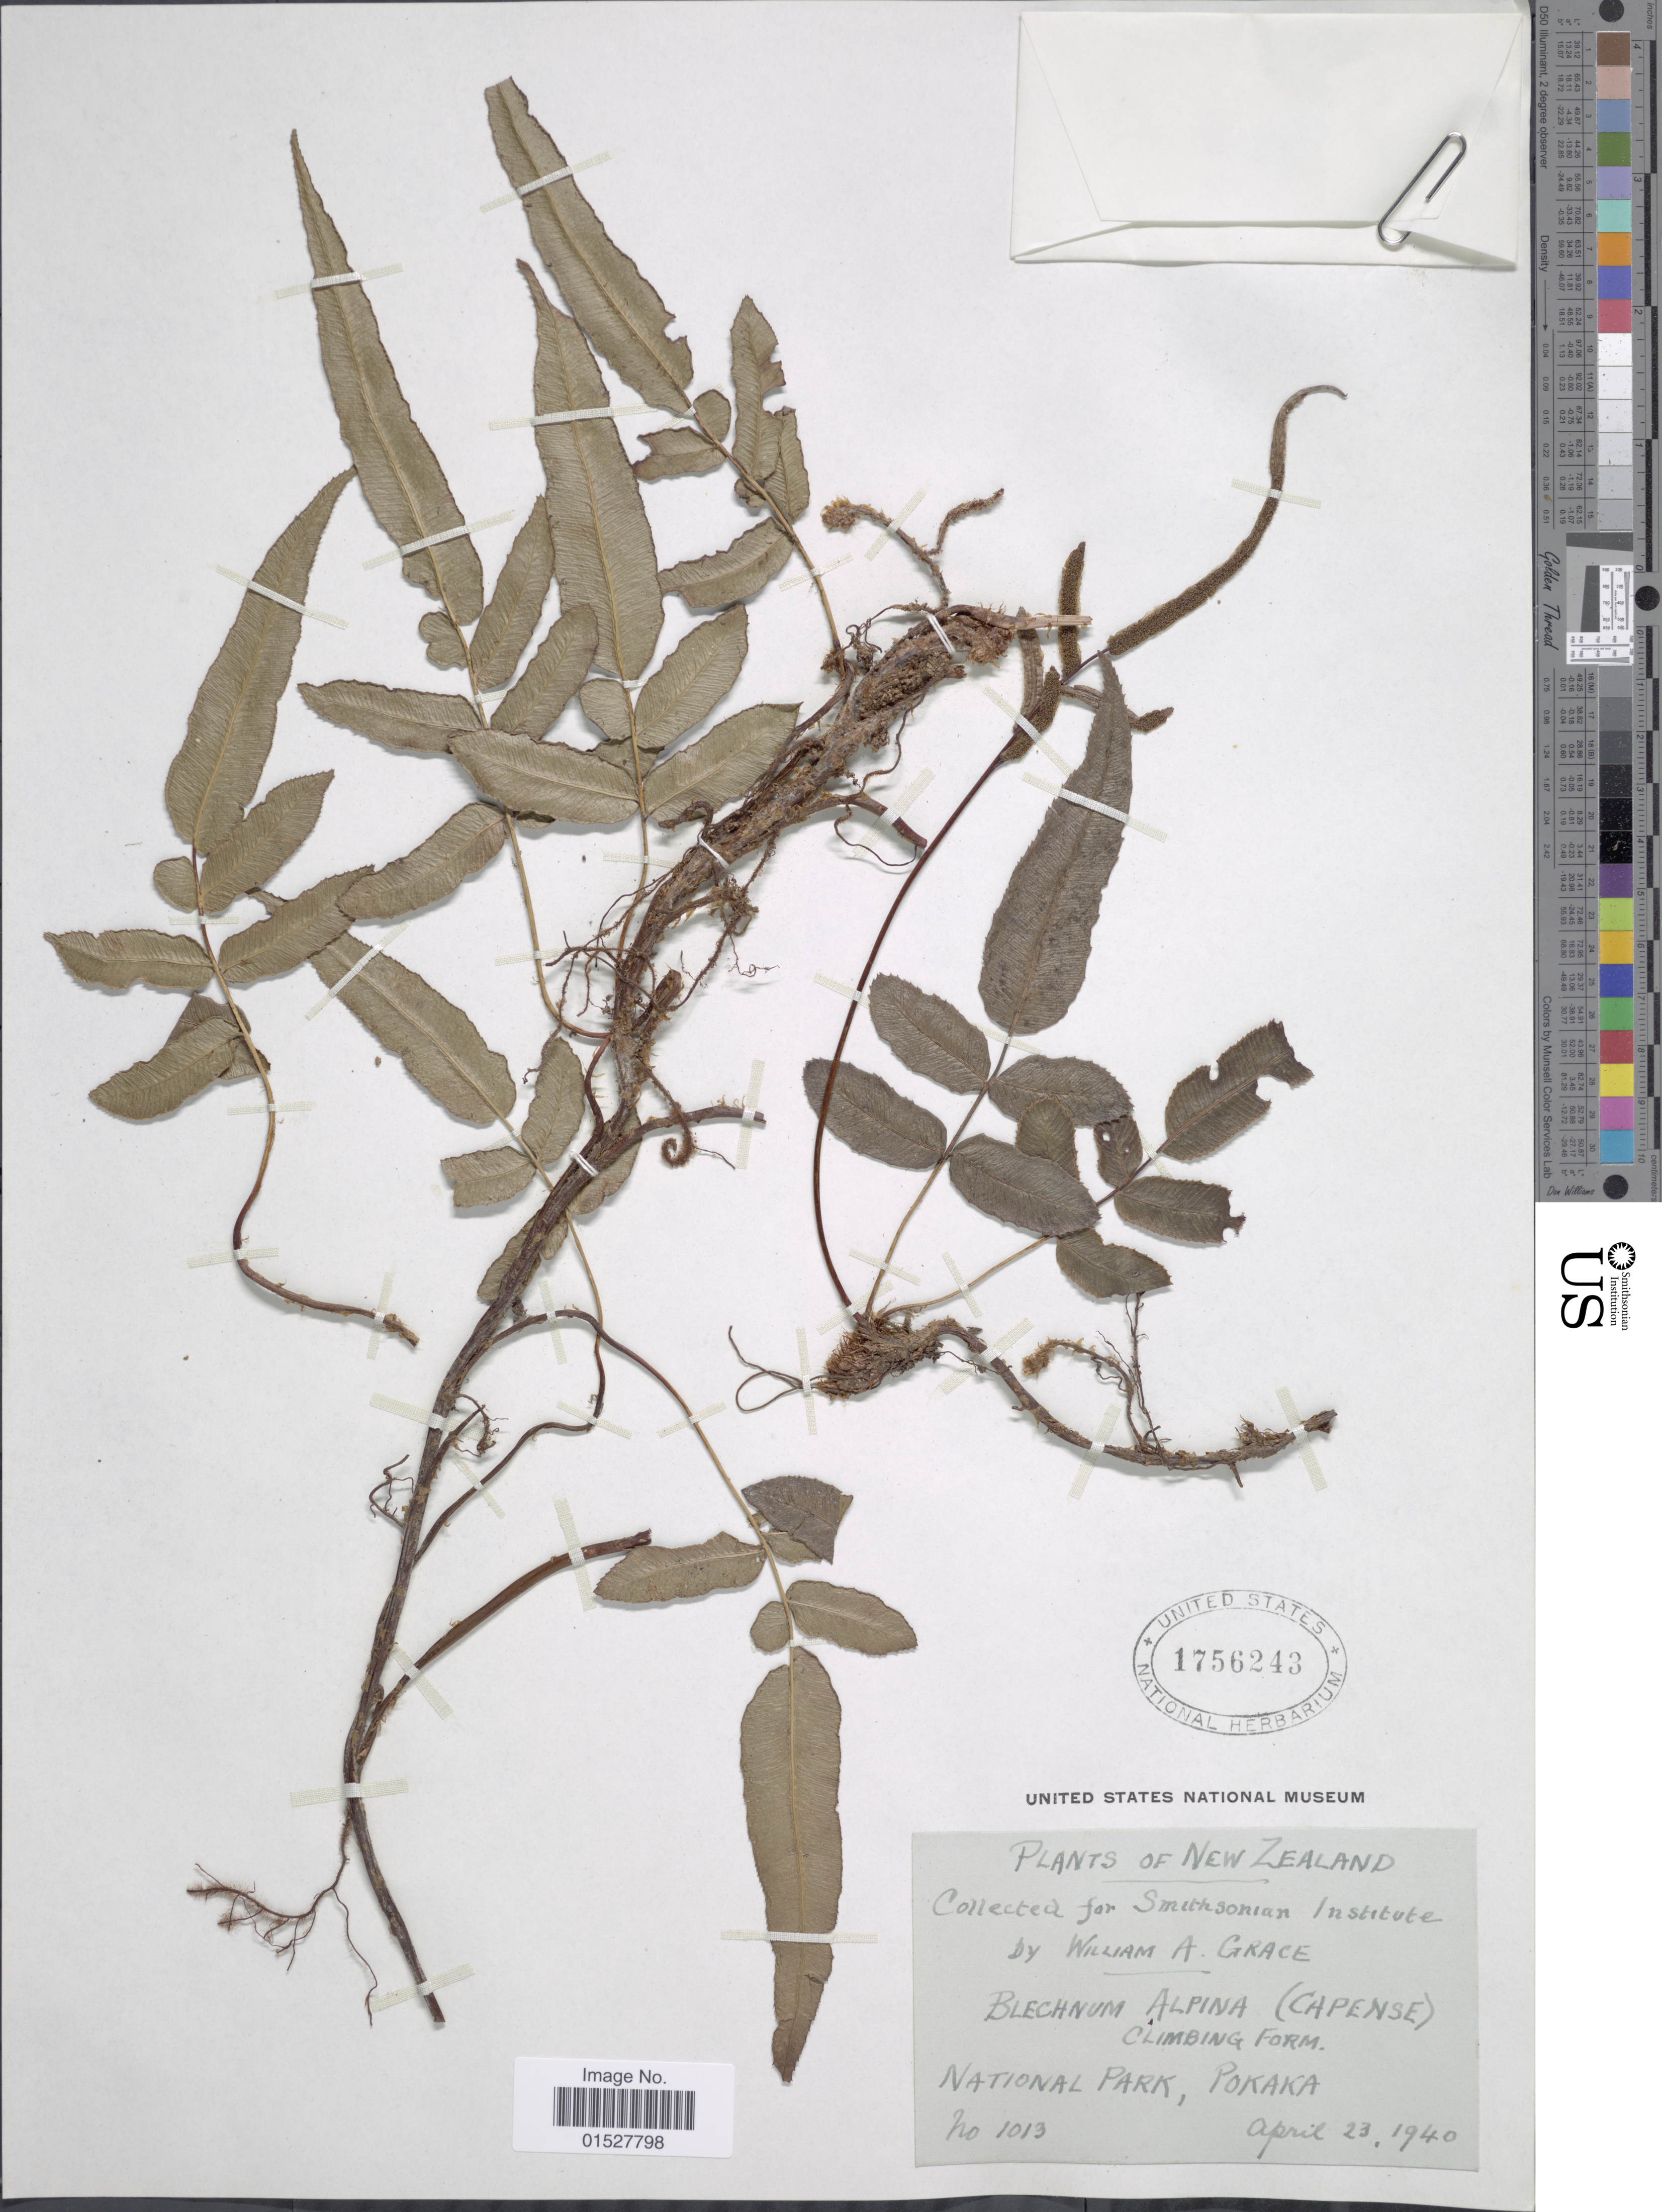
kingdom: Plantae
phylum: Tracheophyta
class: Polypodiopsida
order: Polypodiales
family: Blechnaceae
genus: Blechnum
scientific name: Blechnum alpinum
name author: (R. Br.) Mett.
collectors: W. Grace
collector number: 1013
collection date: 1940-04-23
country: New Zealand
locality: National Park, Pokaka.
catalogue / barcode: US 1756243